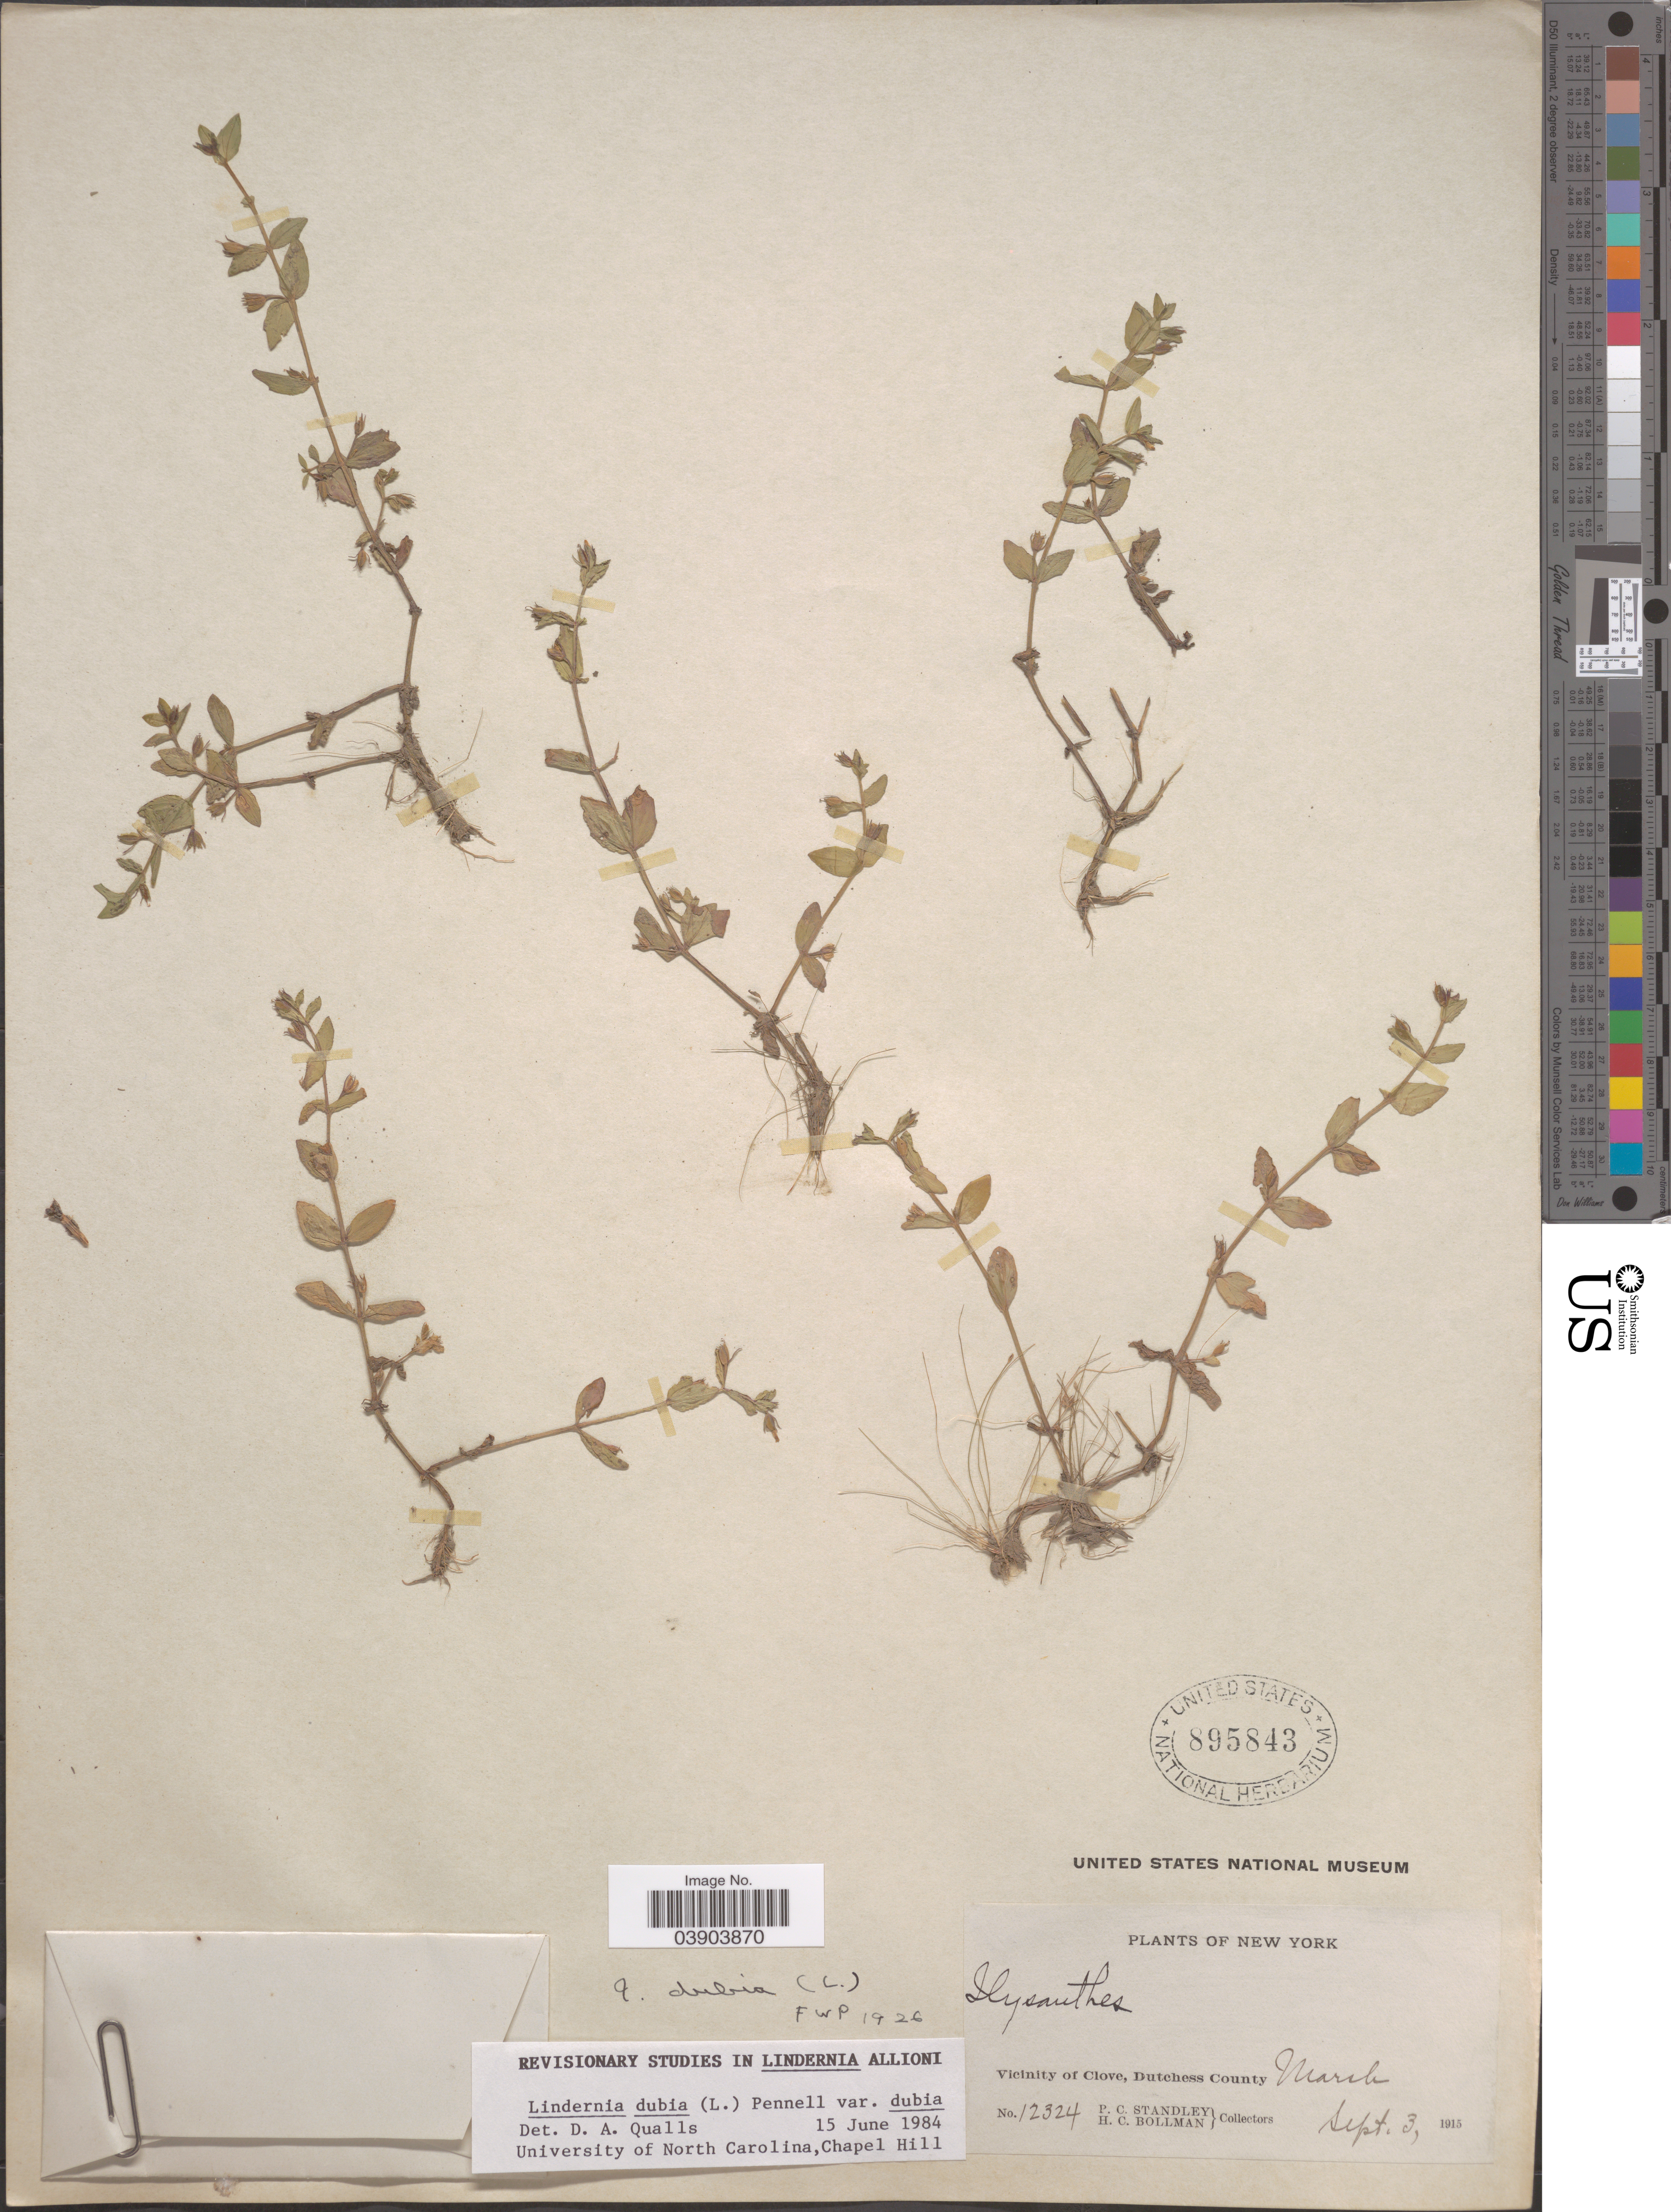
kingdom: Plantae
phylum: Tracheophyta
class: Magnoliopsida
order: Lamiales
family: Linderniaceae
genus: Lindernia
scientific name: Lindernia dubia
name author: (L.) Pennell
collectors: P. C. Standley & H. C. Bollman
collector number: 12324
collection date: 1915-09-03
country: United States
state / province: New York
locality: Vicinity of Clove, Dutchess County.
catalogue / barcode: US 895843